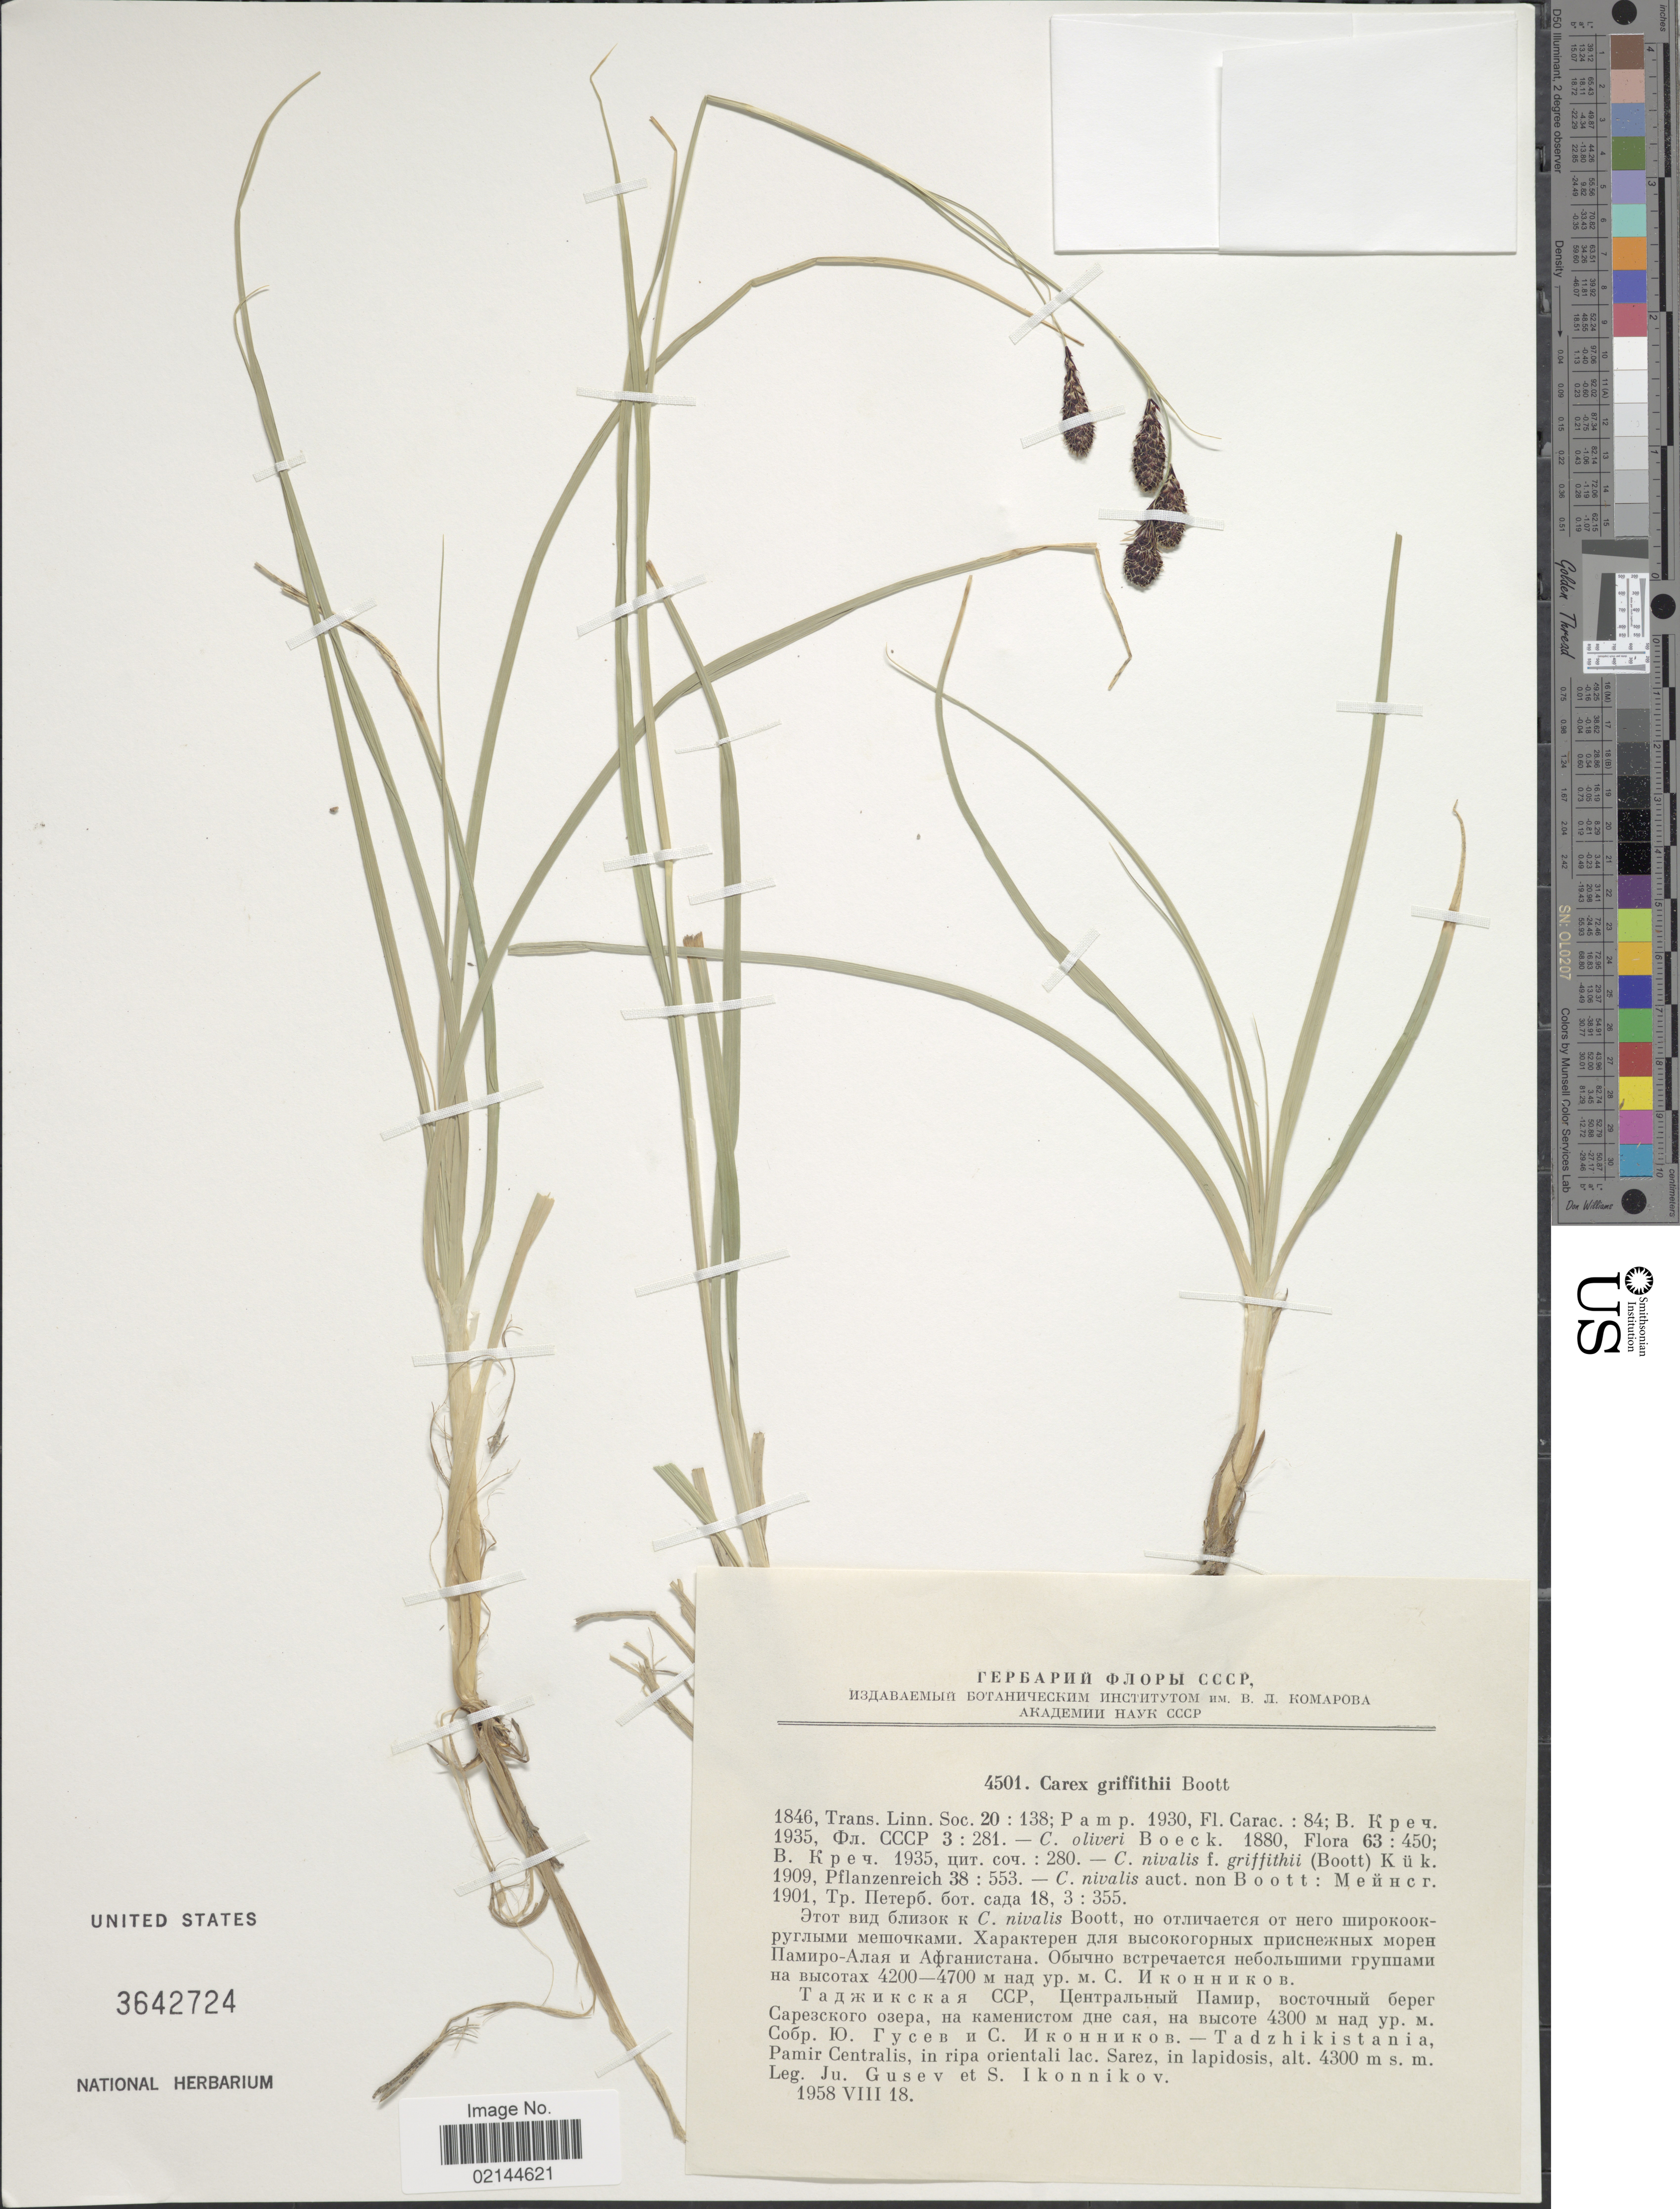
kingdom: Plantae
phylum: Tracheophyta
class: Liliopsida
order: Poales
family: Cyperaceae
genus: Carex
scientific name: Carex nivalis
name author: Boott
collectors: J. Gusev & S. Ikonnikov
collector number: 4501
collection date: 1958-08-18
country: Tajikistan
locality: Tadzhikistania, Pamir Centralis, in ripa orientali lac. Sarez, in lapidosis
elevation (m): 4300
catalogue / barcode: US 3642724